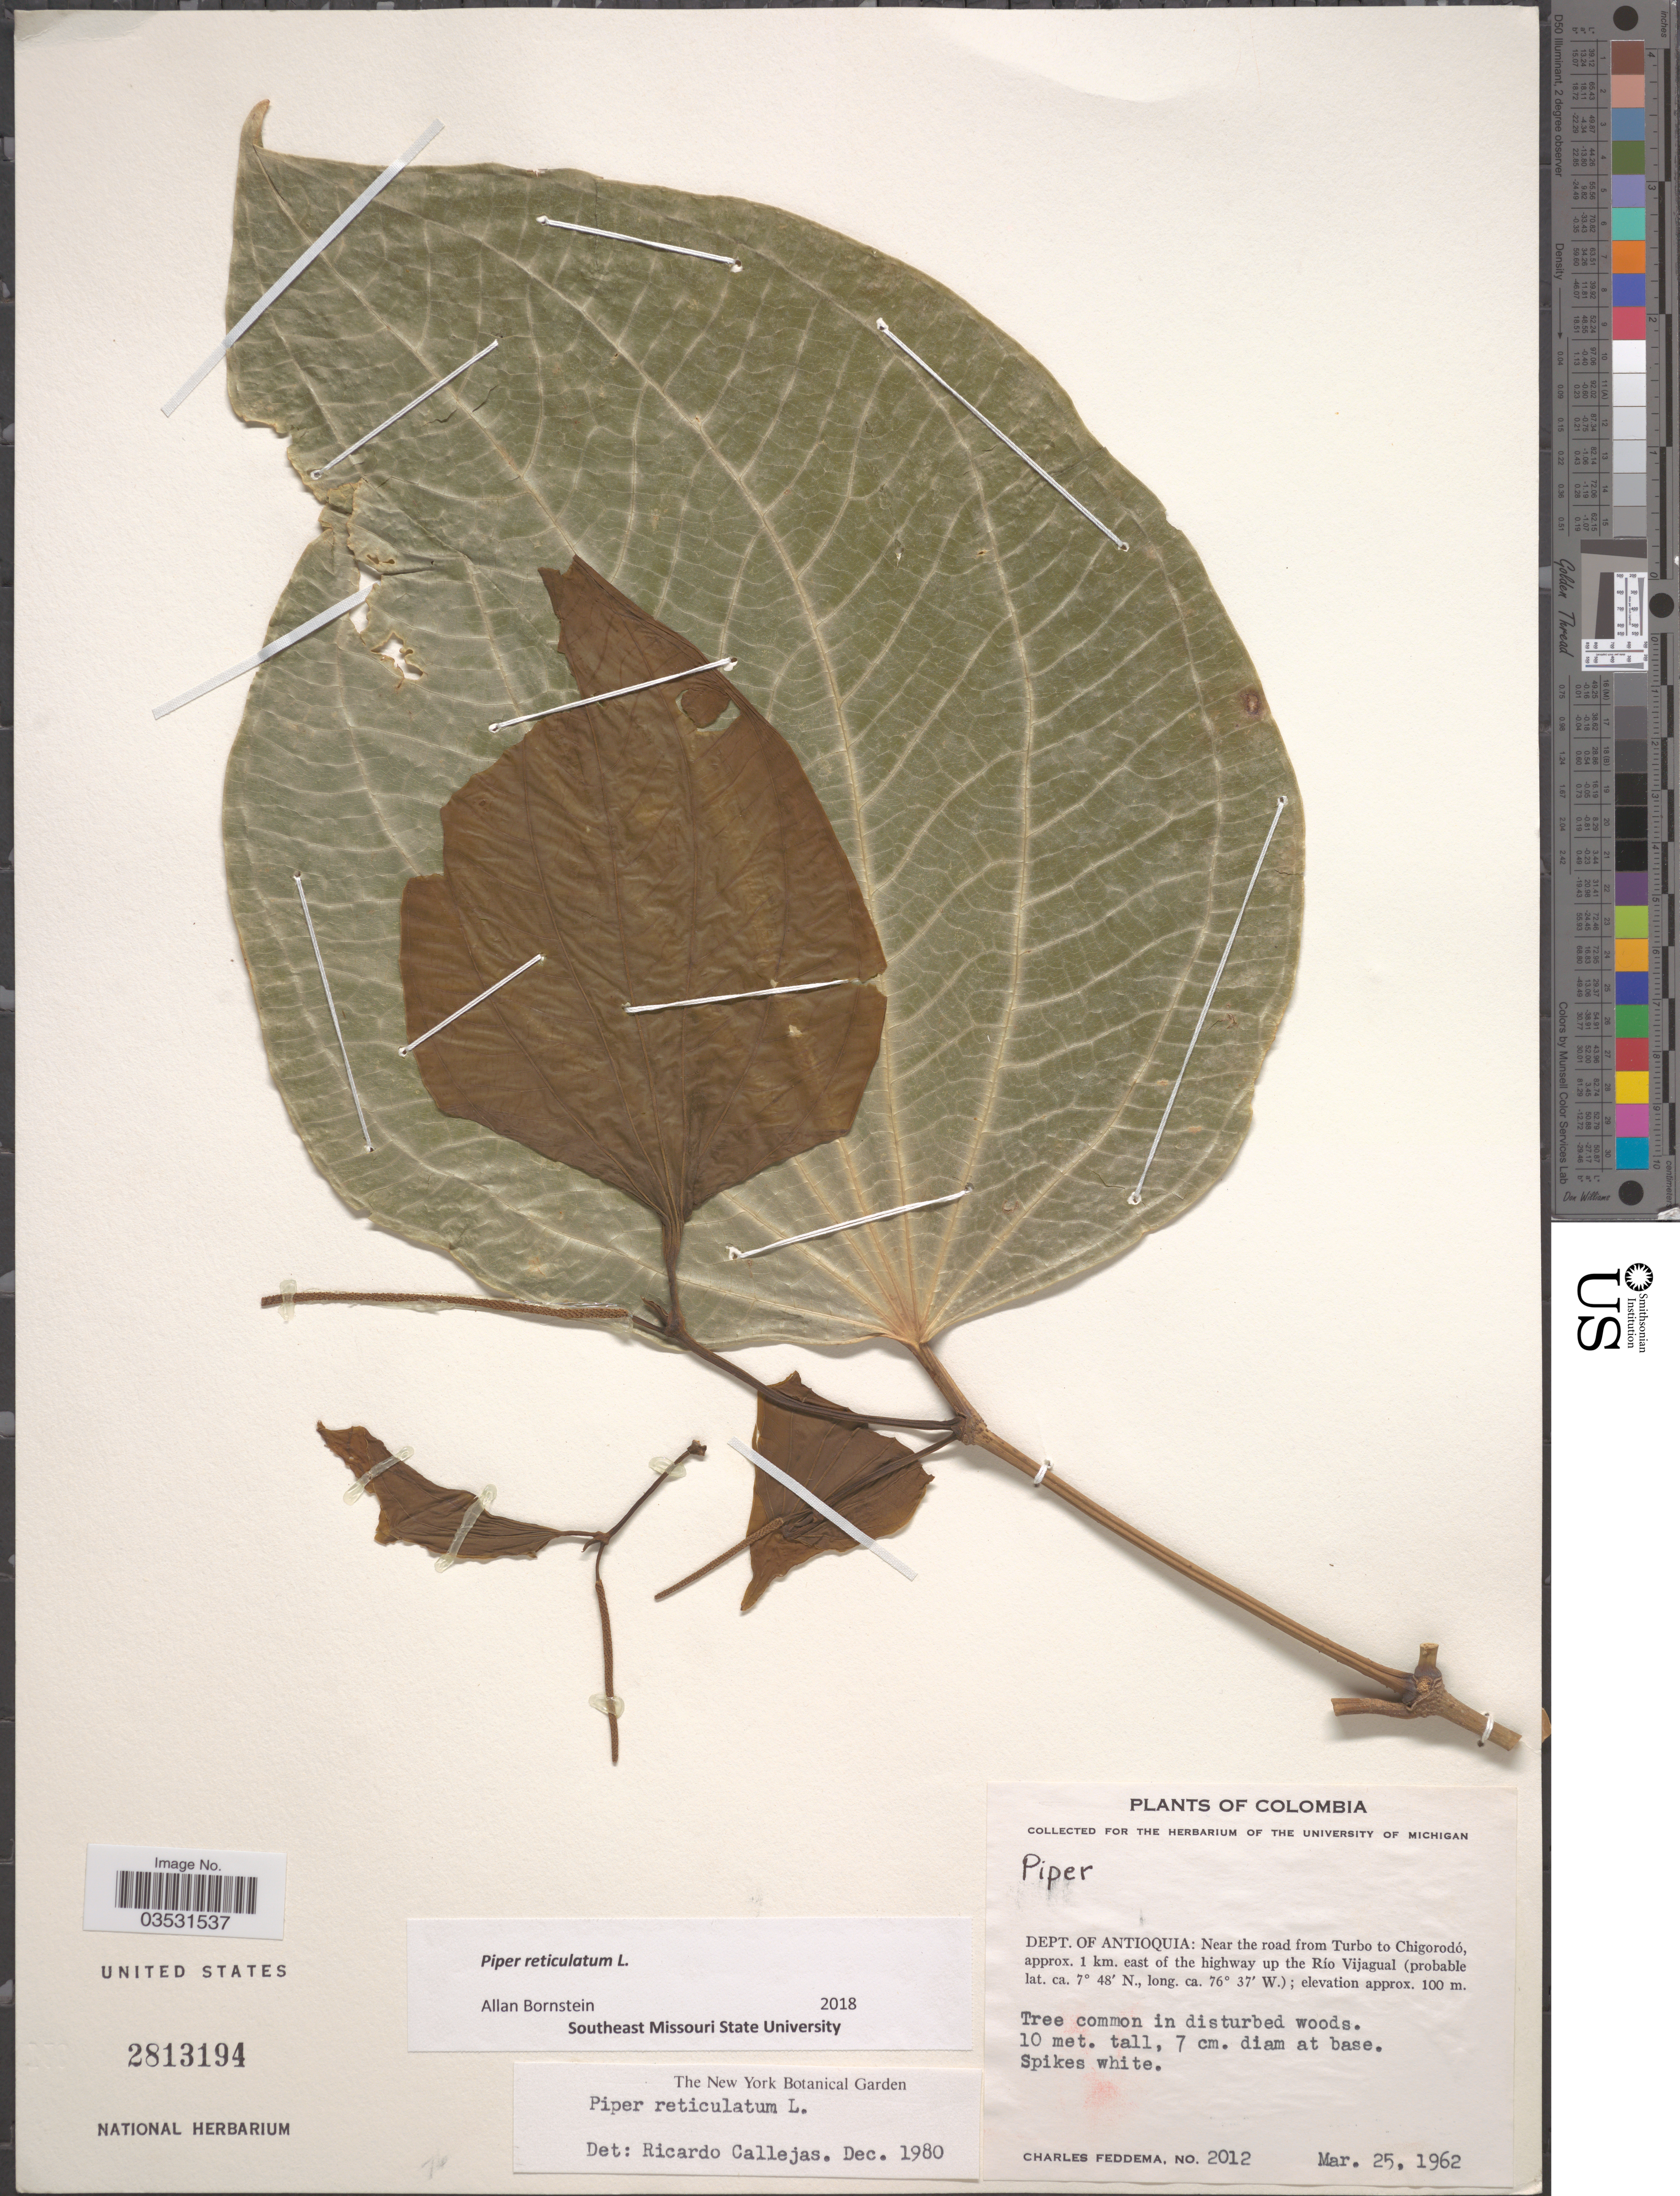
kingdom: Plantae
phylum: Tracheophyta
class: Magnoliopsida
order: Piperales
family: Piperaceae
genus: Piper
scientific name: Piper reticulatum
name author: L.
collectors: C. Feddema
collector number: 2012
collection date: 1962-03-25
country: Colombia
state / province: Antioquia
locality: Dept. of Antioquia: Near the road from Turbo to Chigorodó, approx. 1 km. east of the highway up the Río Vijagual.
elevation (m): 100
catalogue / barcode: US 2813194